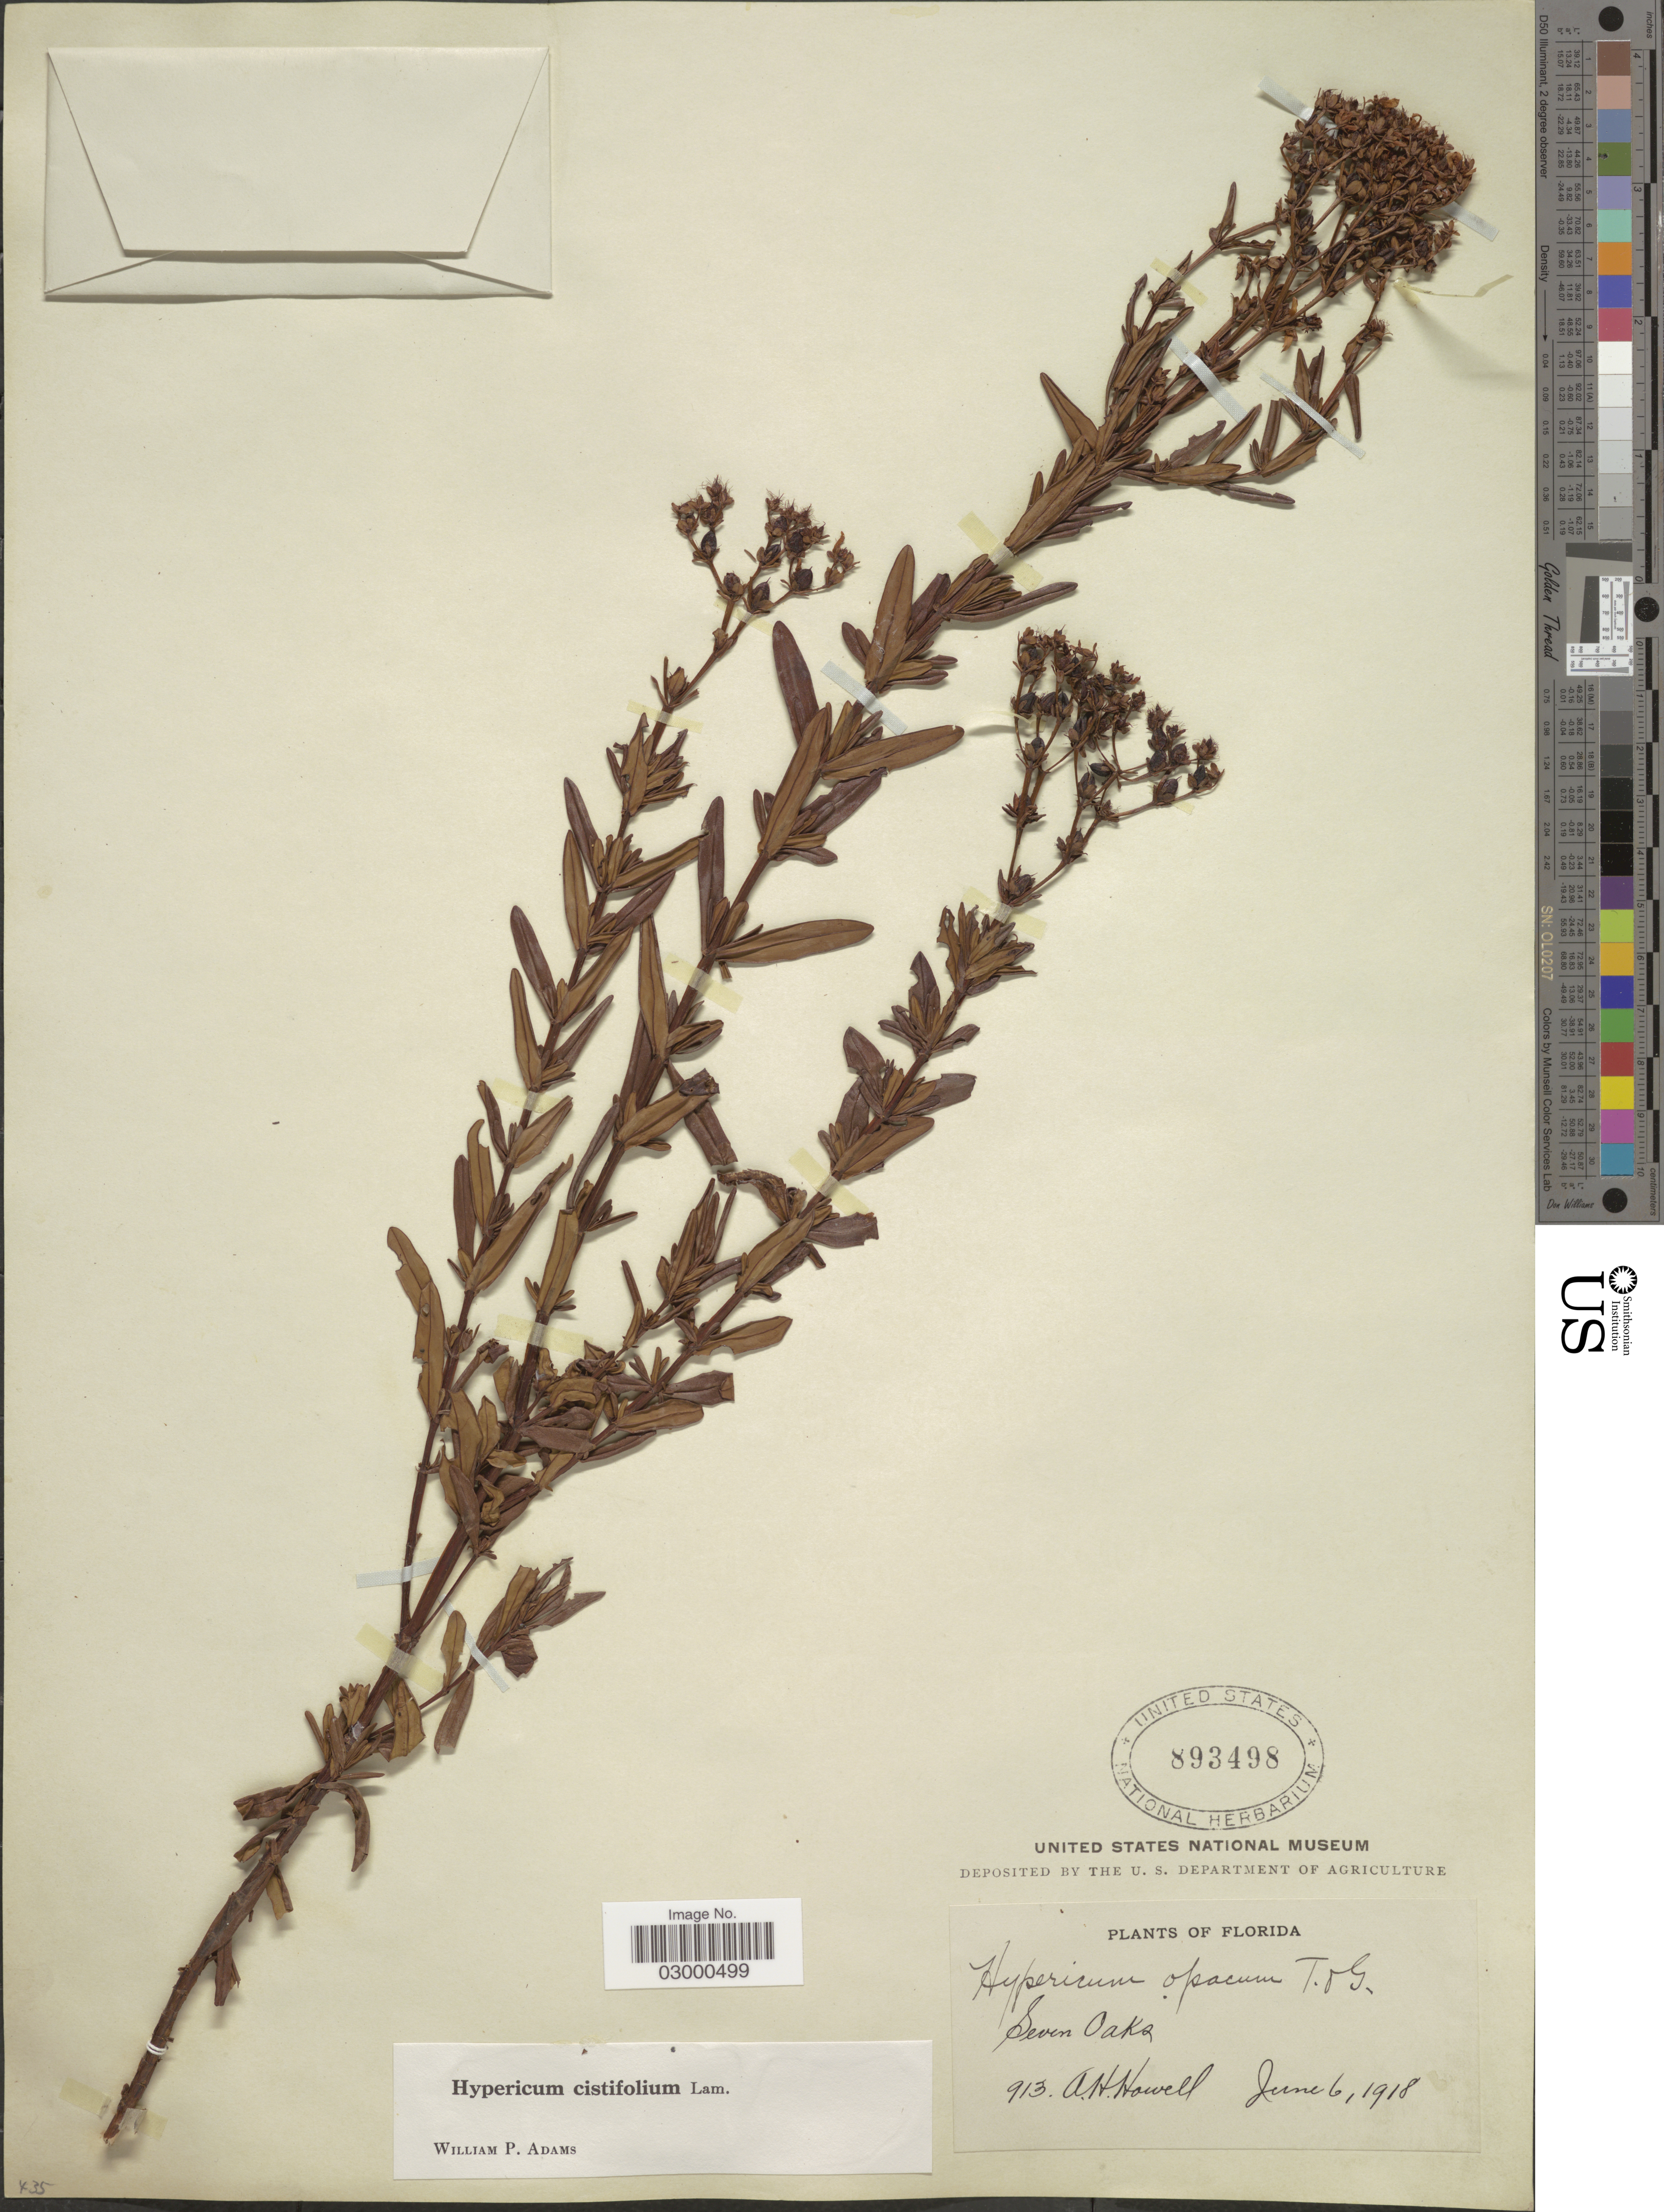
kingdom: Plantae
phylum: Tracheophyta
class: Magnoliopsida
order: Malpighiales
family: Hypericaceae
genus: Hypericum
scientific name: Hypericum cistifolium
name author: Lam.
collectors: A. Howell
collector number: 913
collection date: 1918-06-06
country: United States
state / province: Florida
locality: Seven Oaks.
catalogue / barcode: US 893498